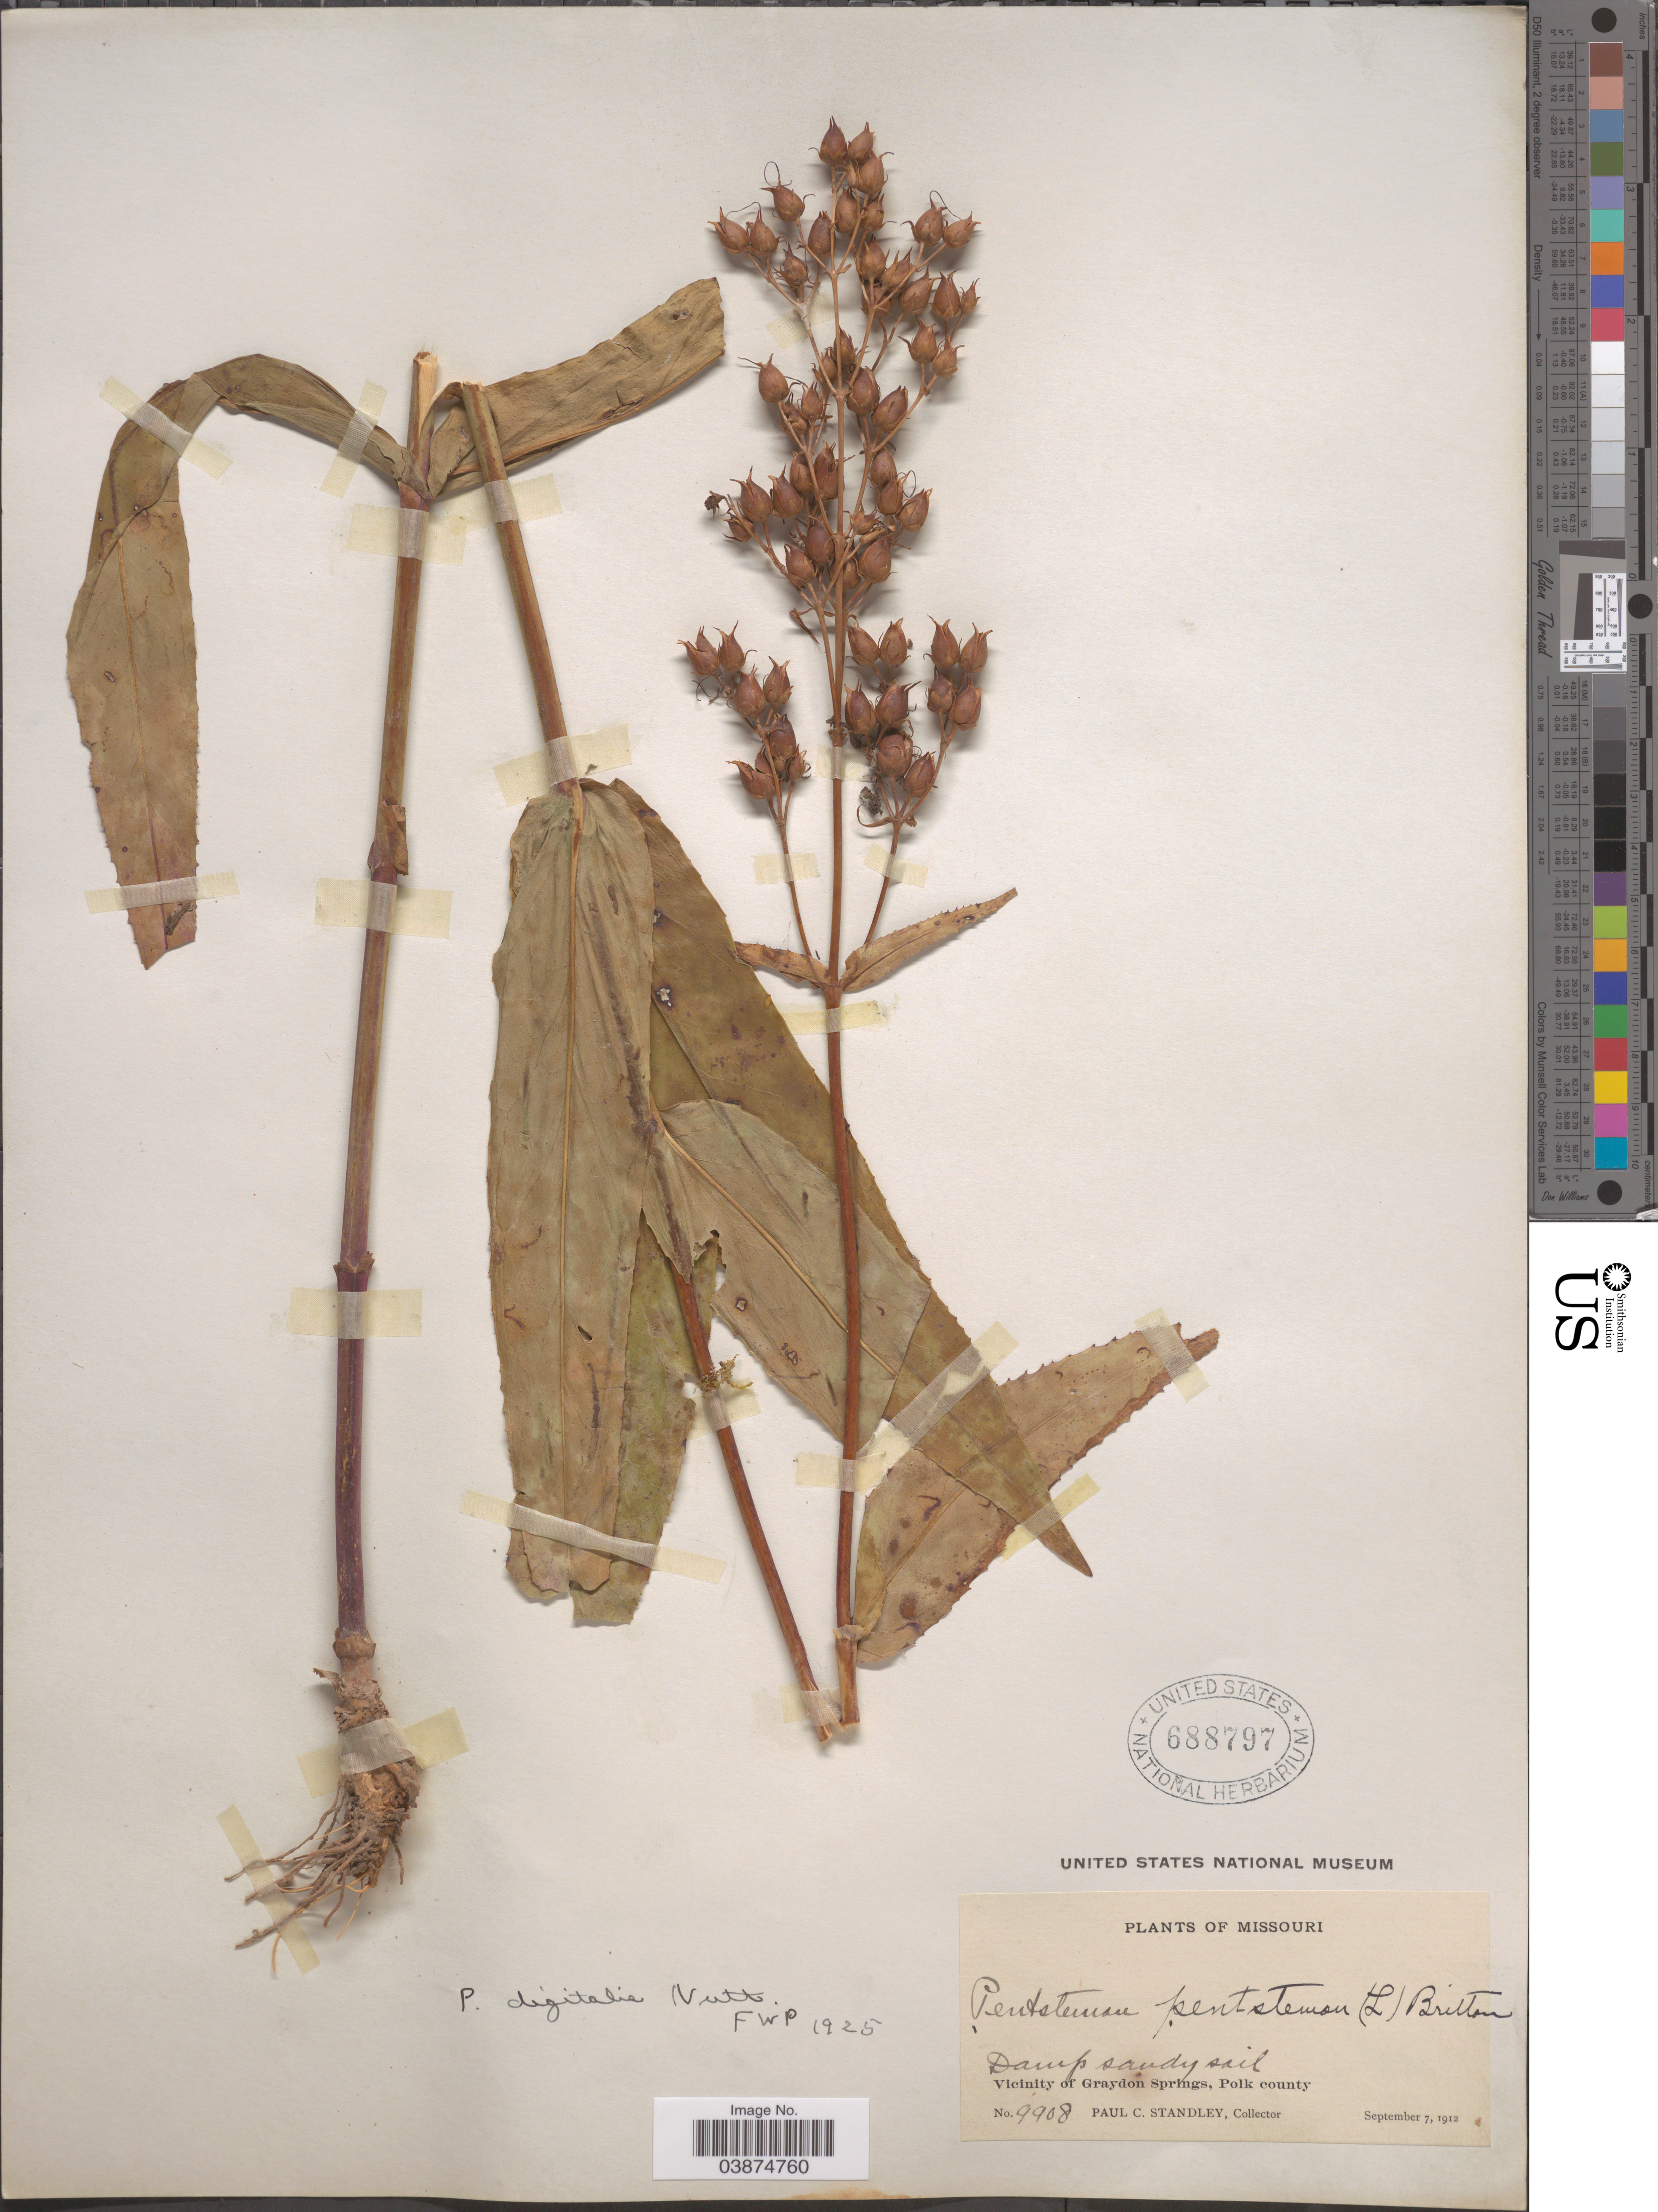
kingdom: Plantae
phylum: Tracheophyta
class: Magnoliopsida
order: Lamiales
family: Plantaginaceae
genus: Penstemon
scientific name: Penstemon digitalis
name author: Nutt. ex Sims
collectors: P. C. Standley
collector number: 9908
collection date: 1912-09-07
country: United States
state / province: Missouri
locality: Vicinity of Graydon Springs, Polk county.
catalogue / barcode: US 688797